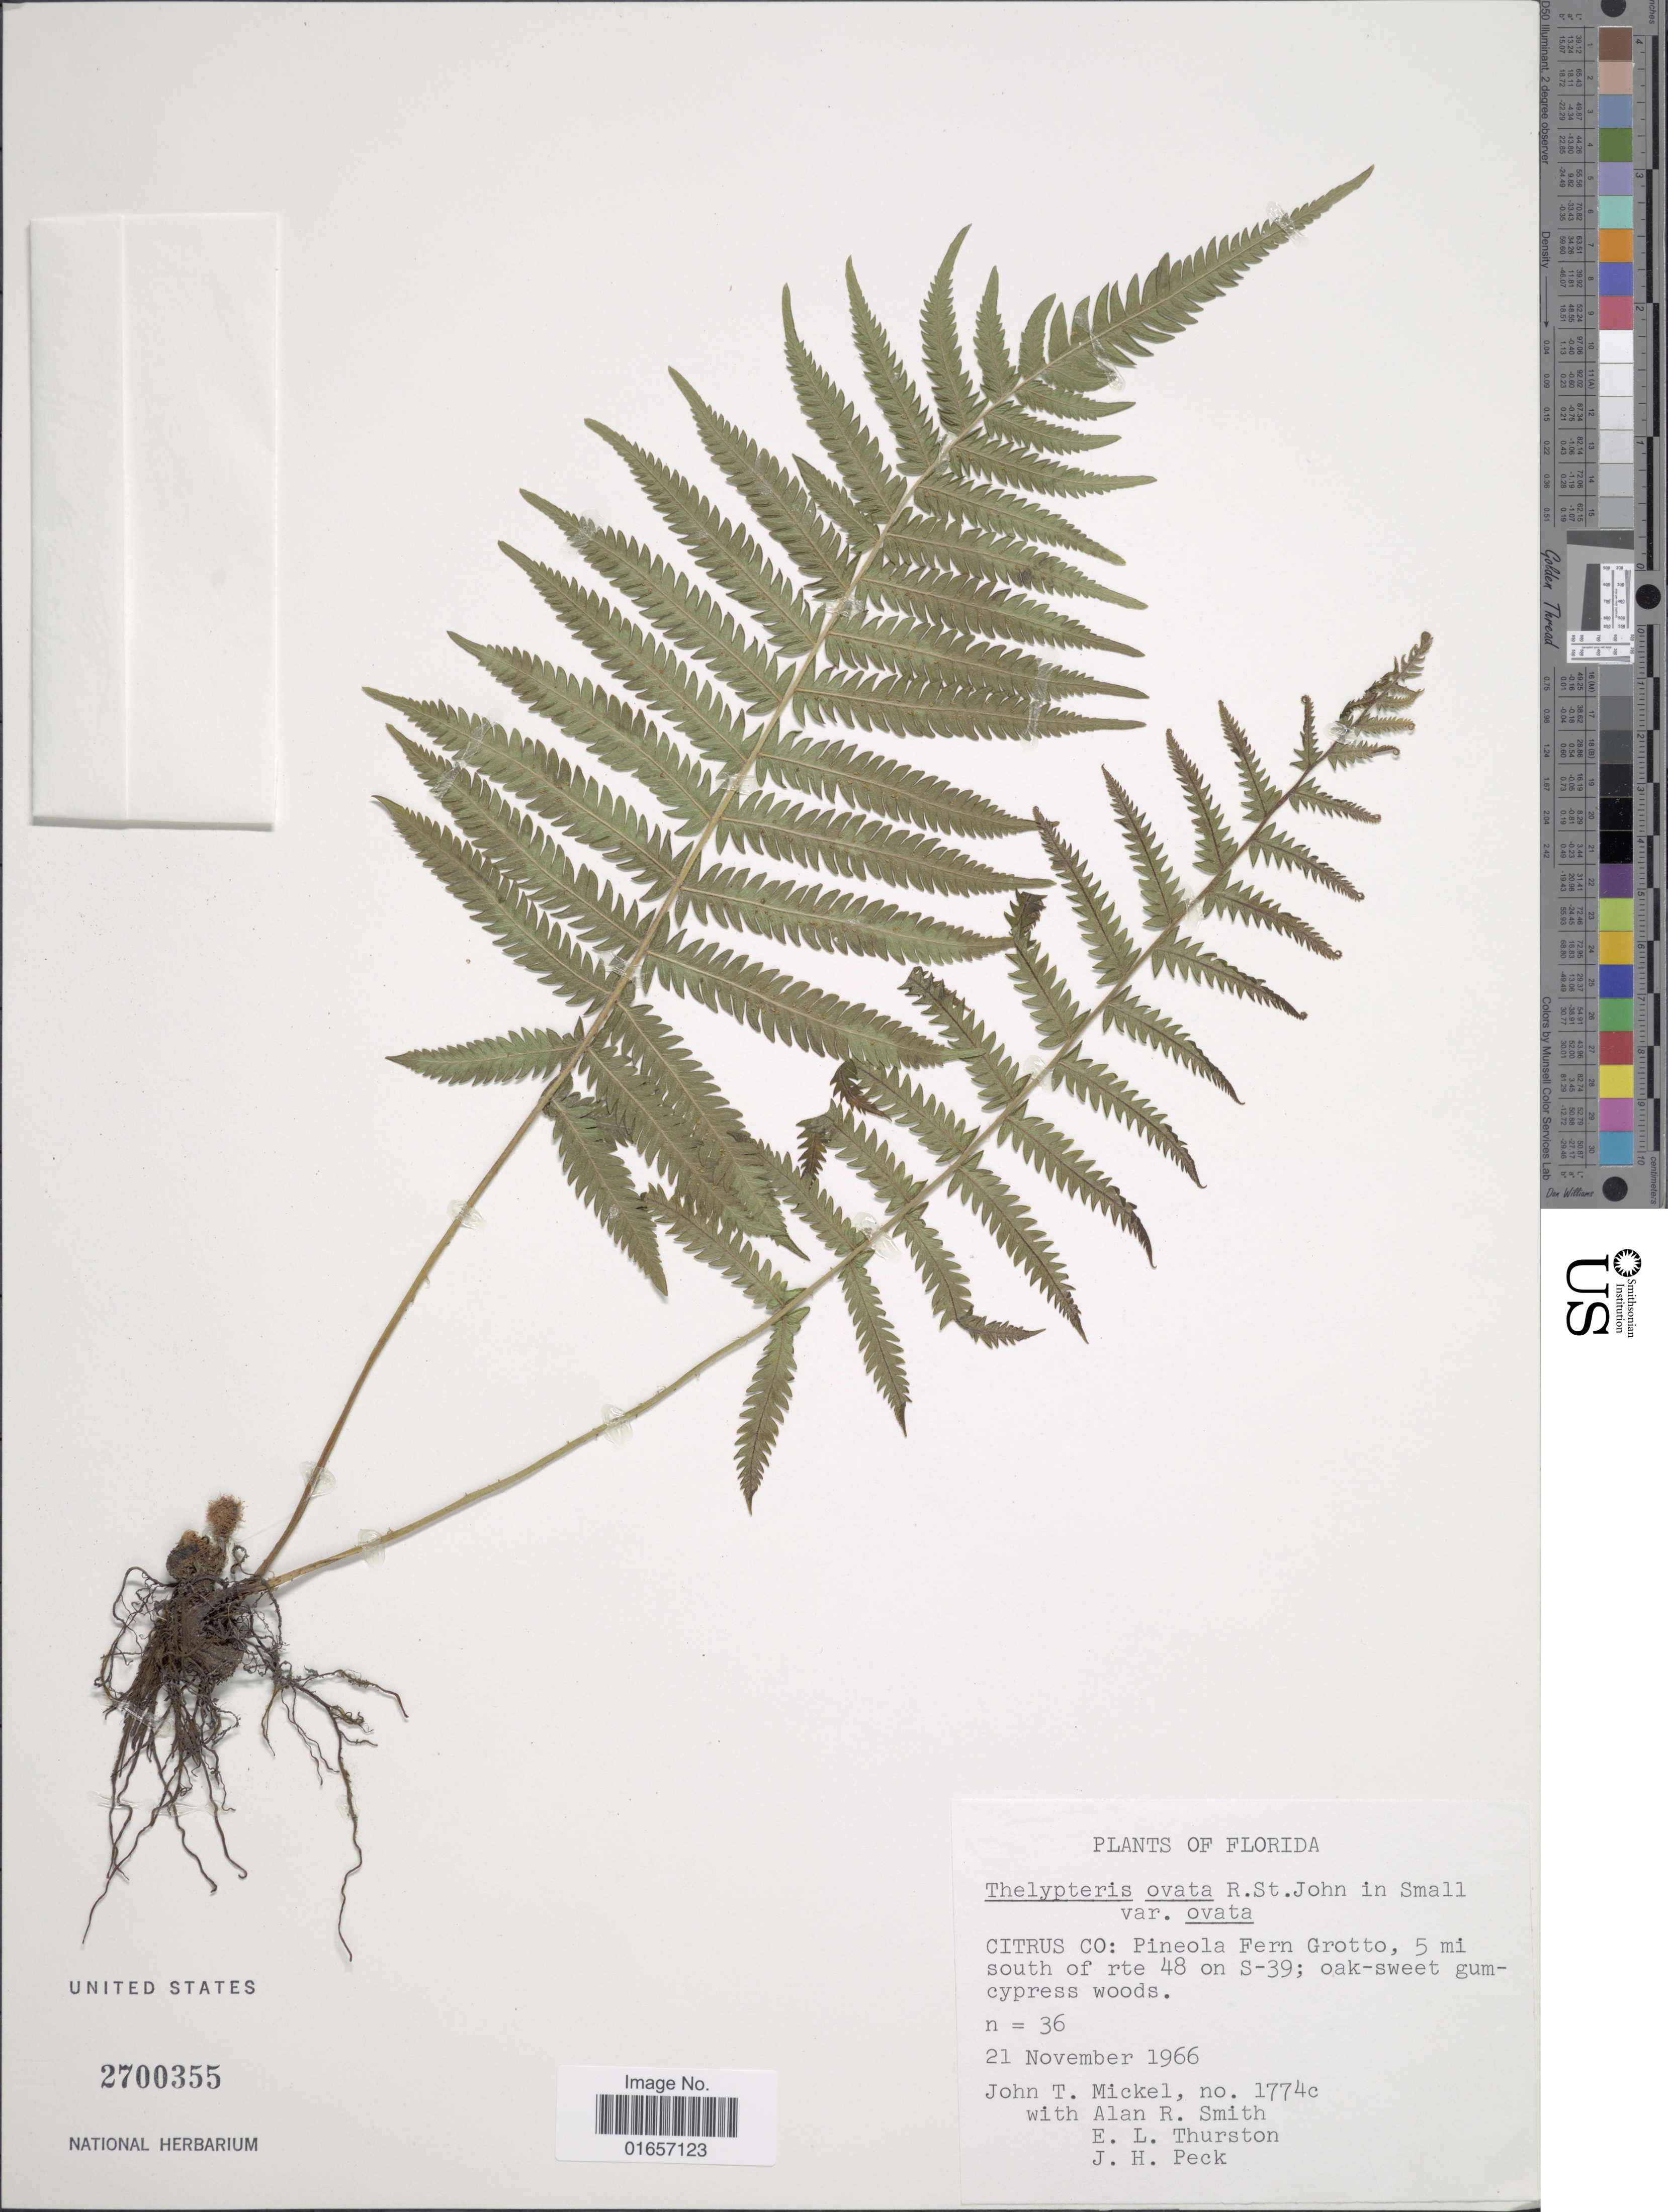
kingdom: Plantae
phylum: Tracheophyta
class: Polypodiopsida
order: Polypodiales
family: Thelypteridaceae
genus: Christella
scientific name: Christella ovata var. ovata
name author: (R.P. St. John) Á. Löve & D. Löve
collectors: J. T. Mickel, A. R. Smith, E. Thurston & J. Peck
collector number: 1774c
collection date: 1966-11-21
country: United States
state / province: Florida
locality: Citrus Co. Pineola Fern Grotto, 5 mi south of rte 48 on S-39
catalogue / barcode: US 2700355